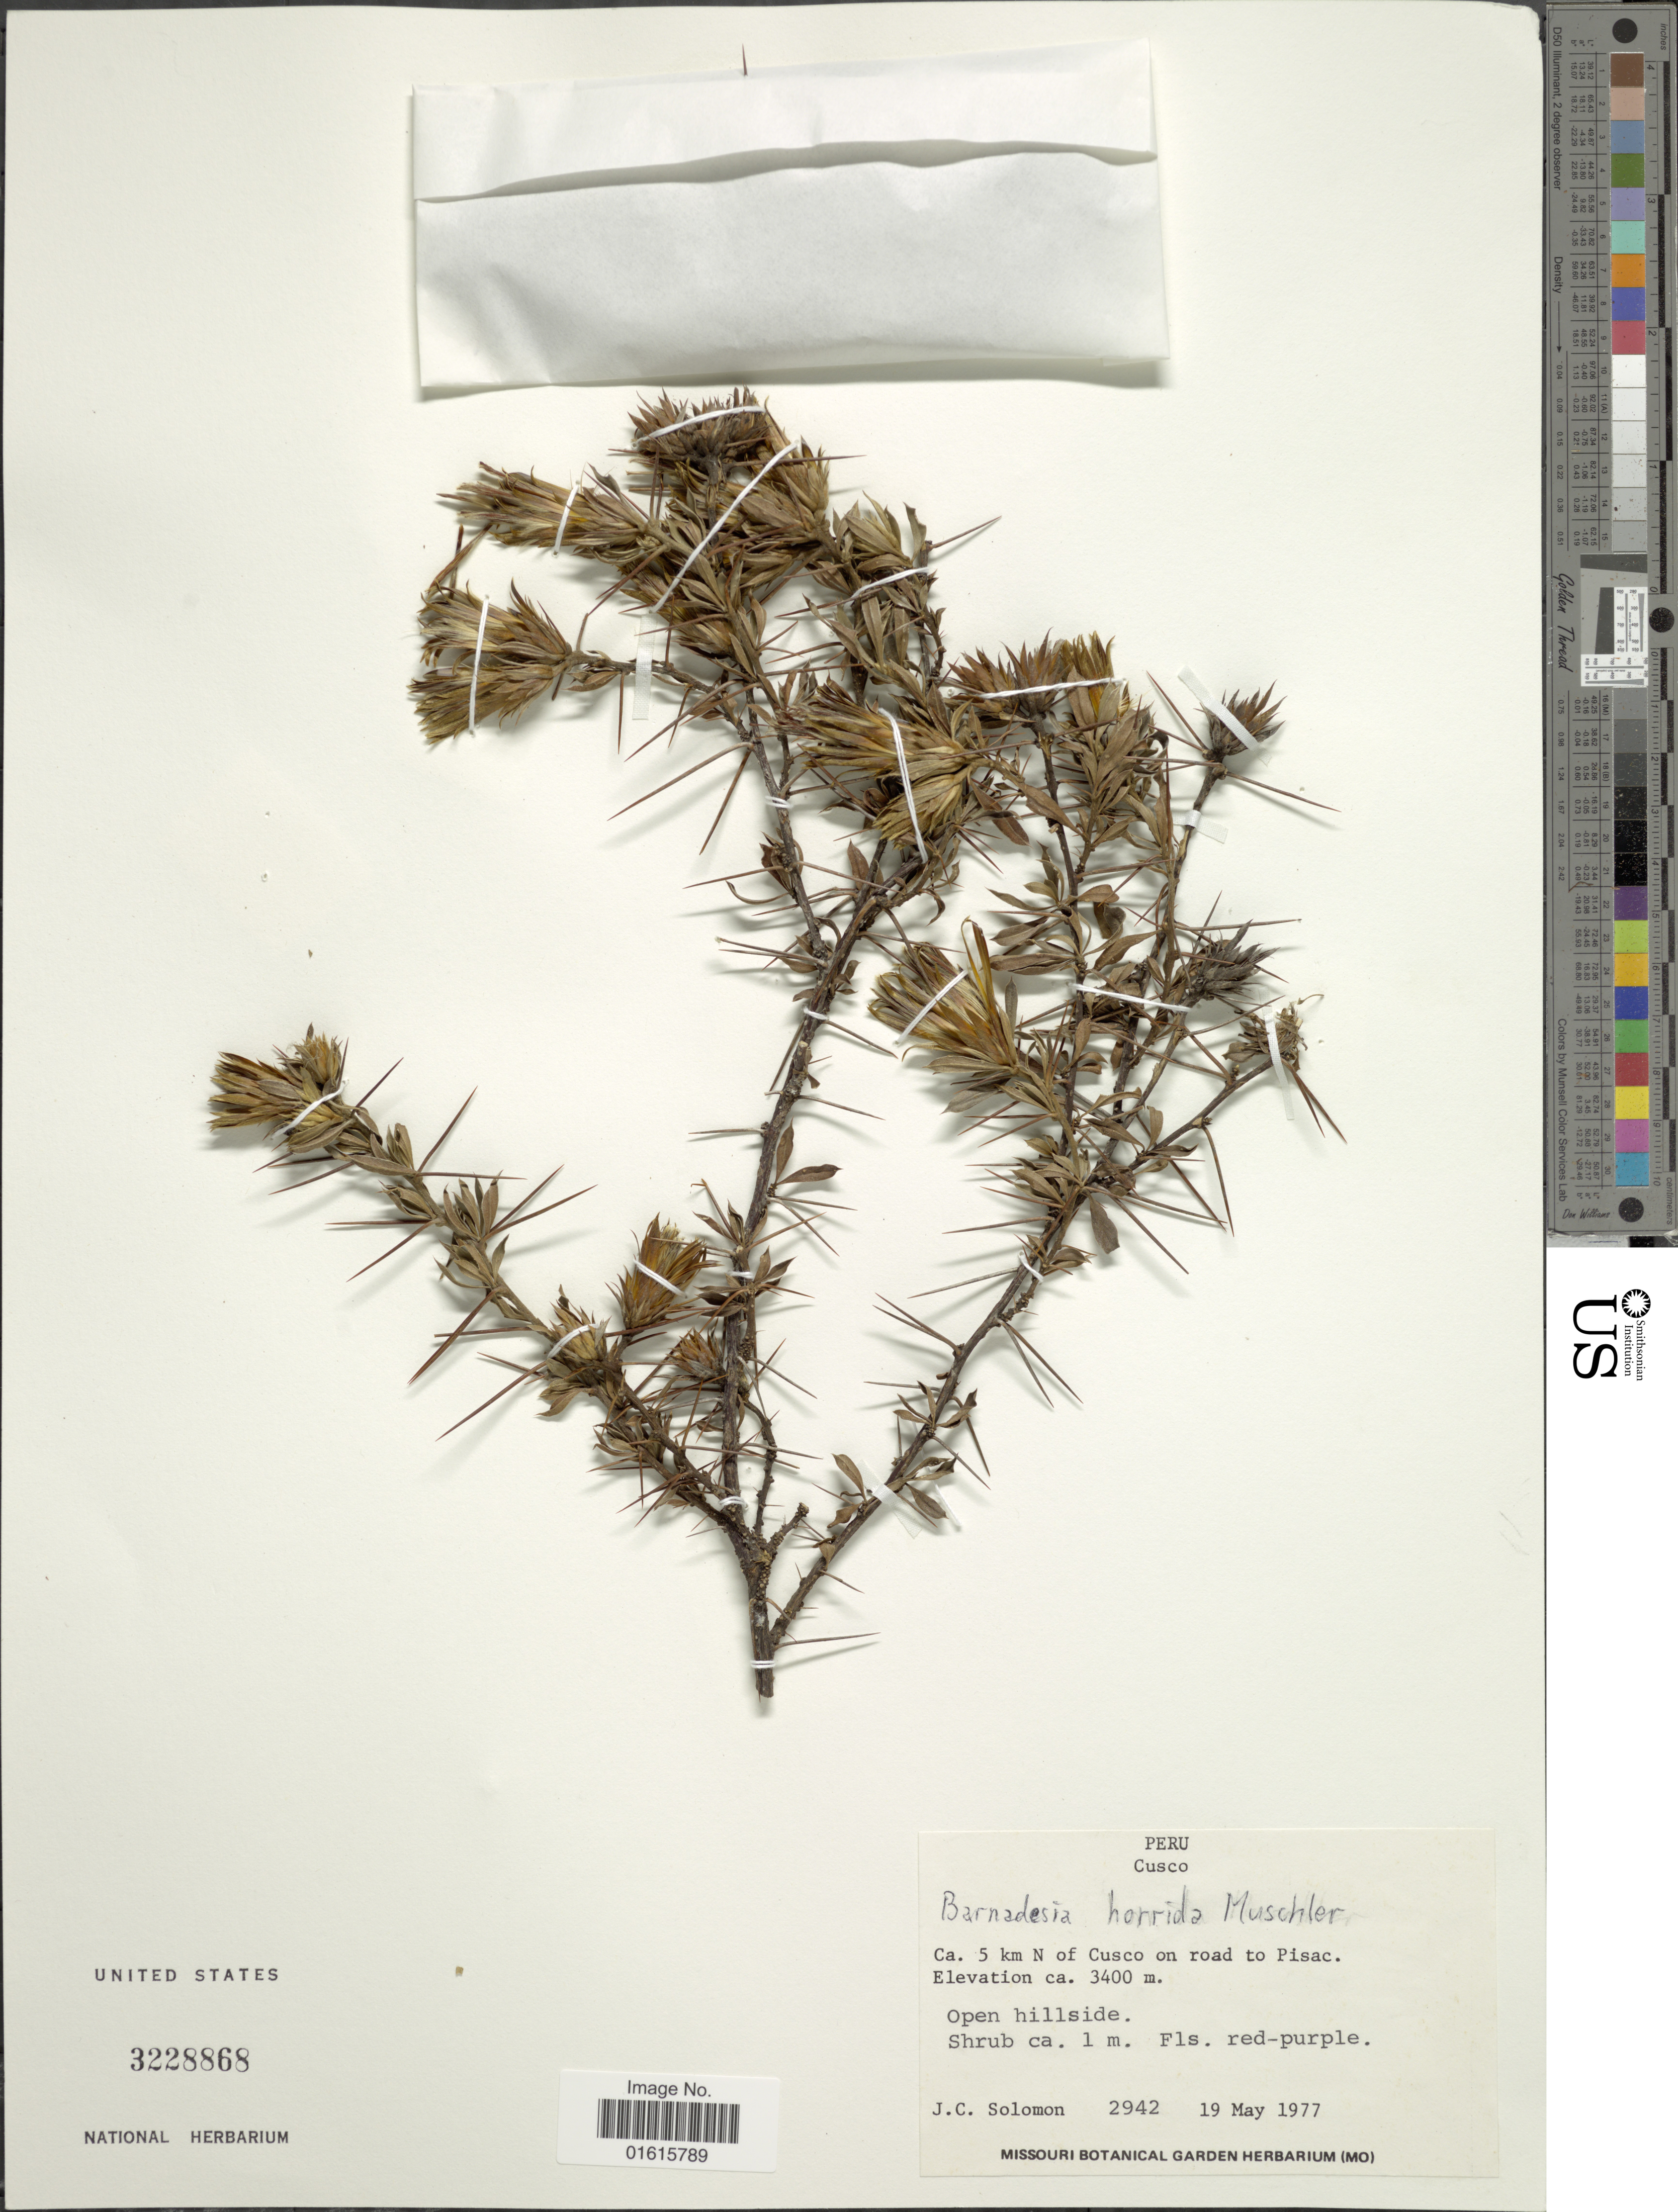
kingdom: Plantae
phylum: Tracheophyta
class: Magnoliopsida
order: Asterales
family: Asteraceae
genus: Barnadesia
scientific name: Barnadesia horrida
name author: Muschl.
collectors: J. C. Solomon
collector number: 2942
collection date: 1977-05-19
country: Peru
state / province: Cusco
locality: Ca. 5 km N of Cusco on road to Pisac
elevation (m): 3400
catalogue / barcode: US 3228868